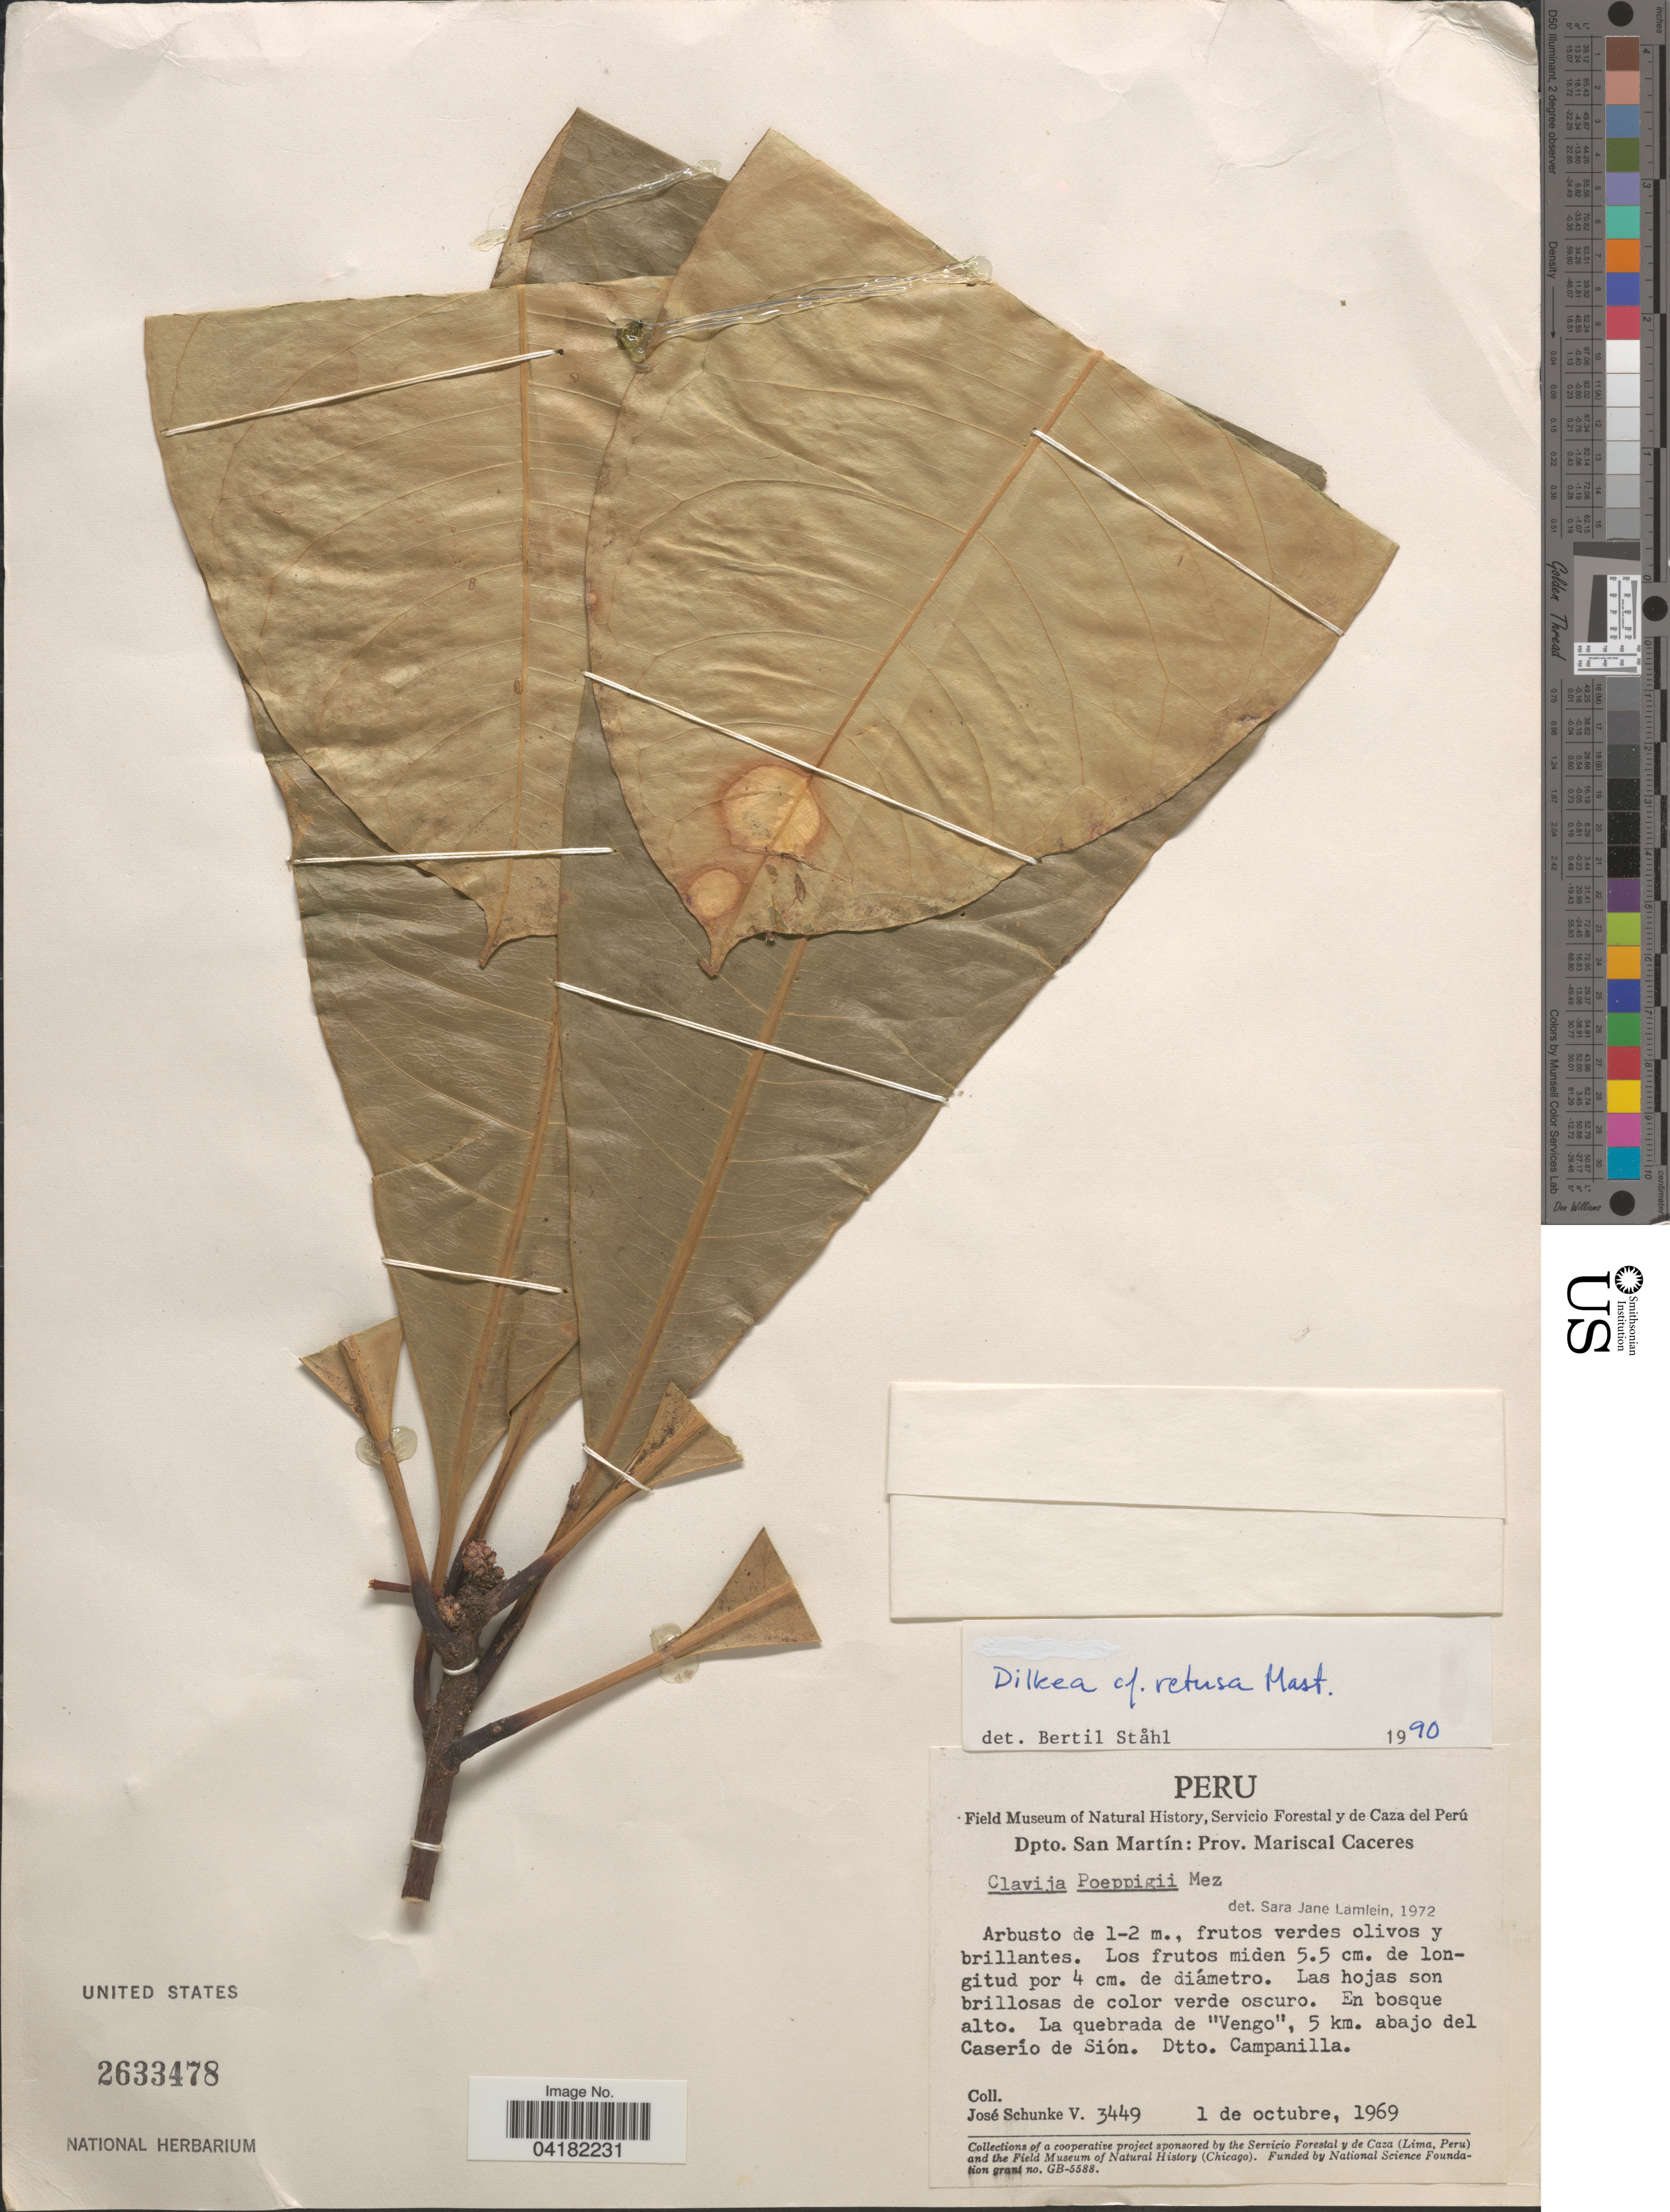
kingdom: Plantae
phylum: Tracheophyta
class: Magnoliopsida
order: Malpighiales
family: Passifloraceae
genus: Dilkea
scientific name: Dilkea retusa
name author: Mast.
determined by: Ståhl, B.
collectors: J. Schunke Vigo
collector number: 3449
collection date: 1969-10-01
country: Peru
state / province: San Martín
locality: Prov. Mariscal Caceres, La quebrada de "Vengo", 5 km. abajo del Caserio de Sion, Dtto. Campanilla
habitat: En bosque alto.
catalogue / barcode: US 2633478